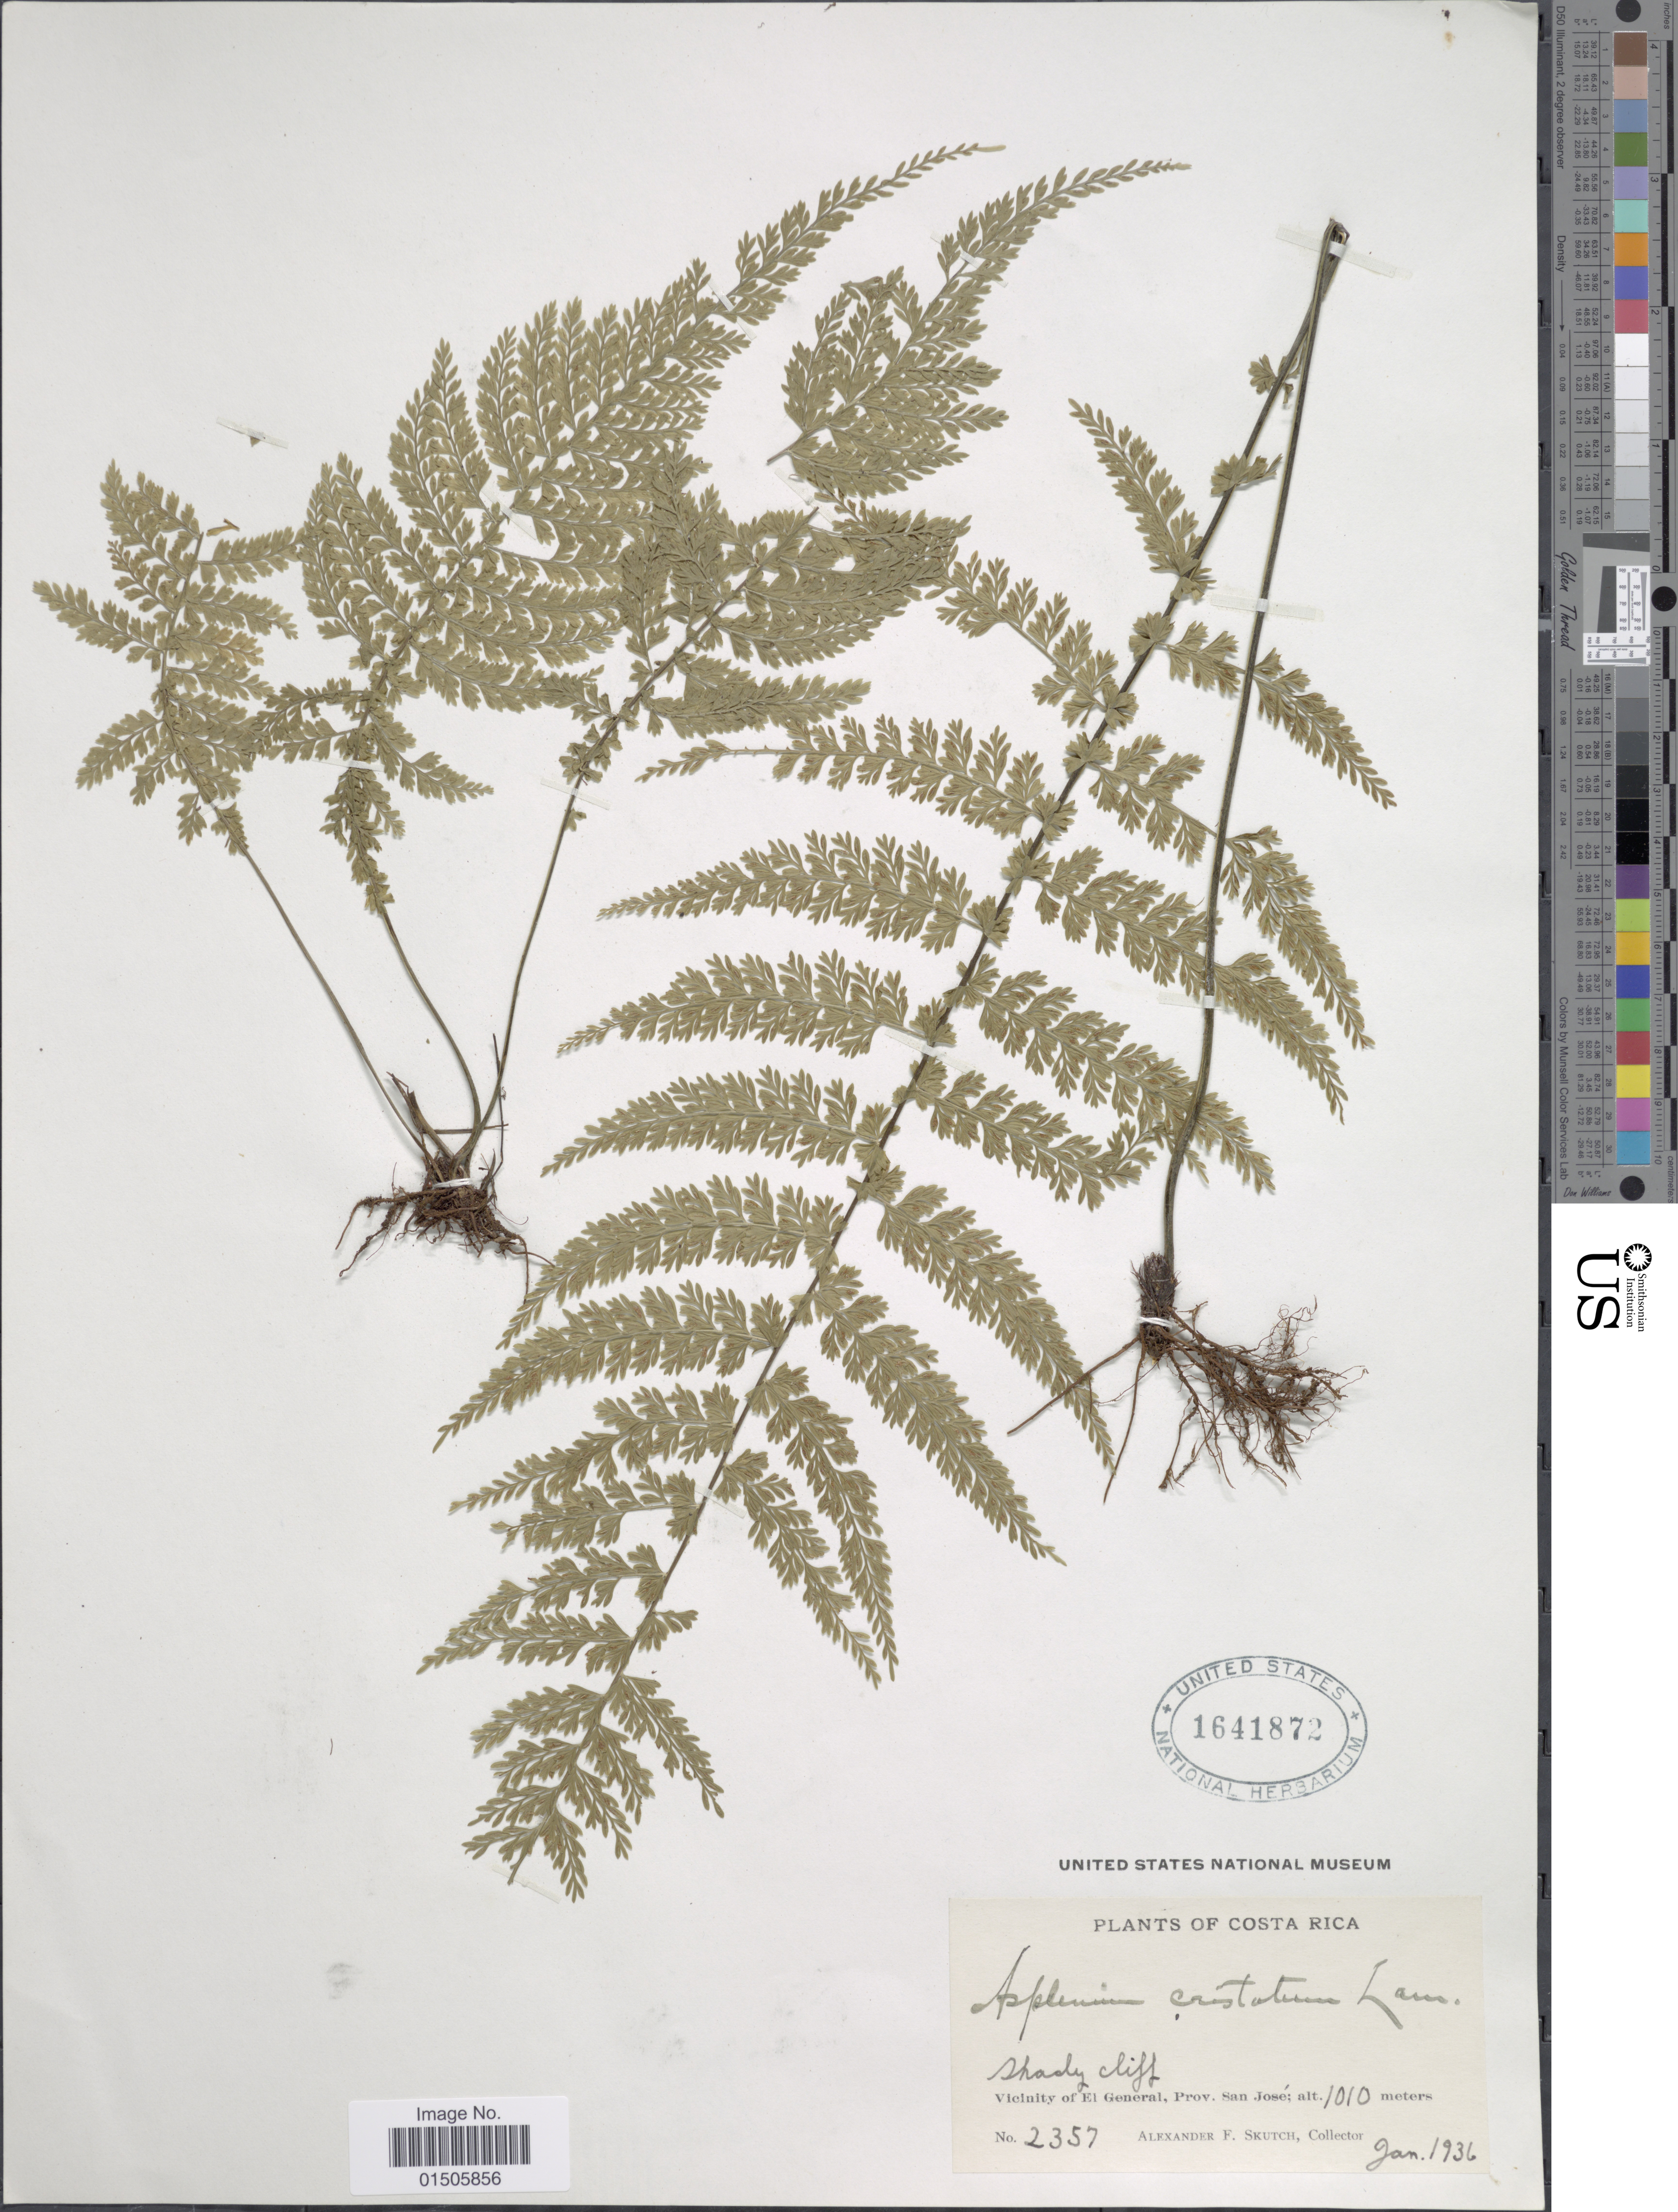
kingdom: Plantae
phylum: Tracheophyta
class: Polypodiopsida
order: Polypodiales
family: Aspleniaceae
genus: Asplenium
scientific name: Asplenium cristatum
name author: Lam.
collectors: A. F. Skutch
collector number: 2357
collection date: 1936-01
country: Costa Rica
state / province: San José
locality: Vicinity of El General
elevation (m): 1010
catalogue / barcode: US 1641872